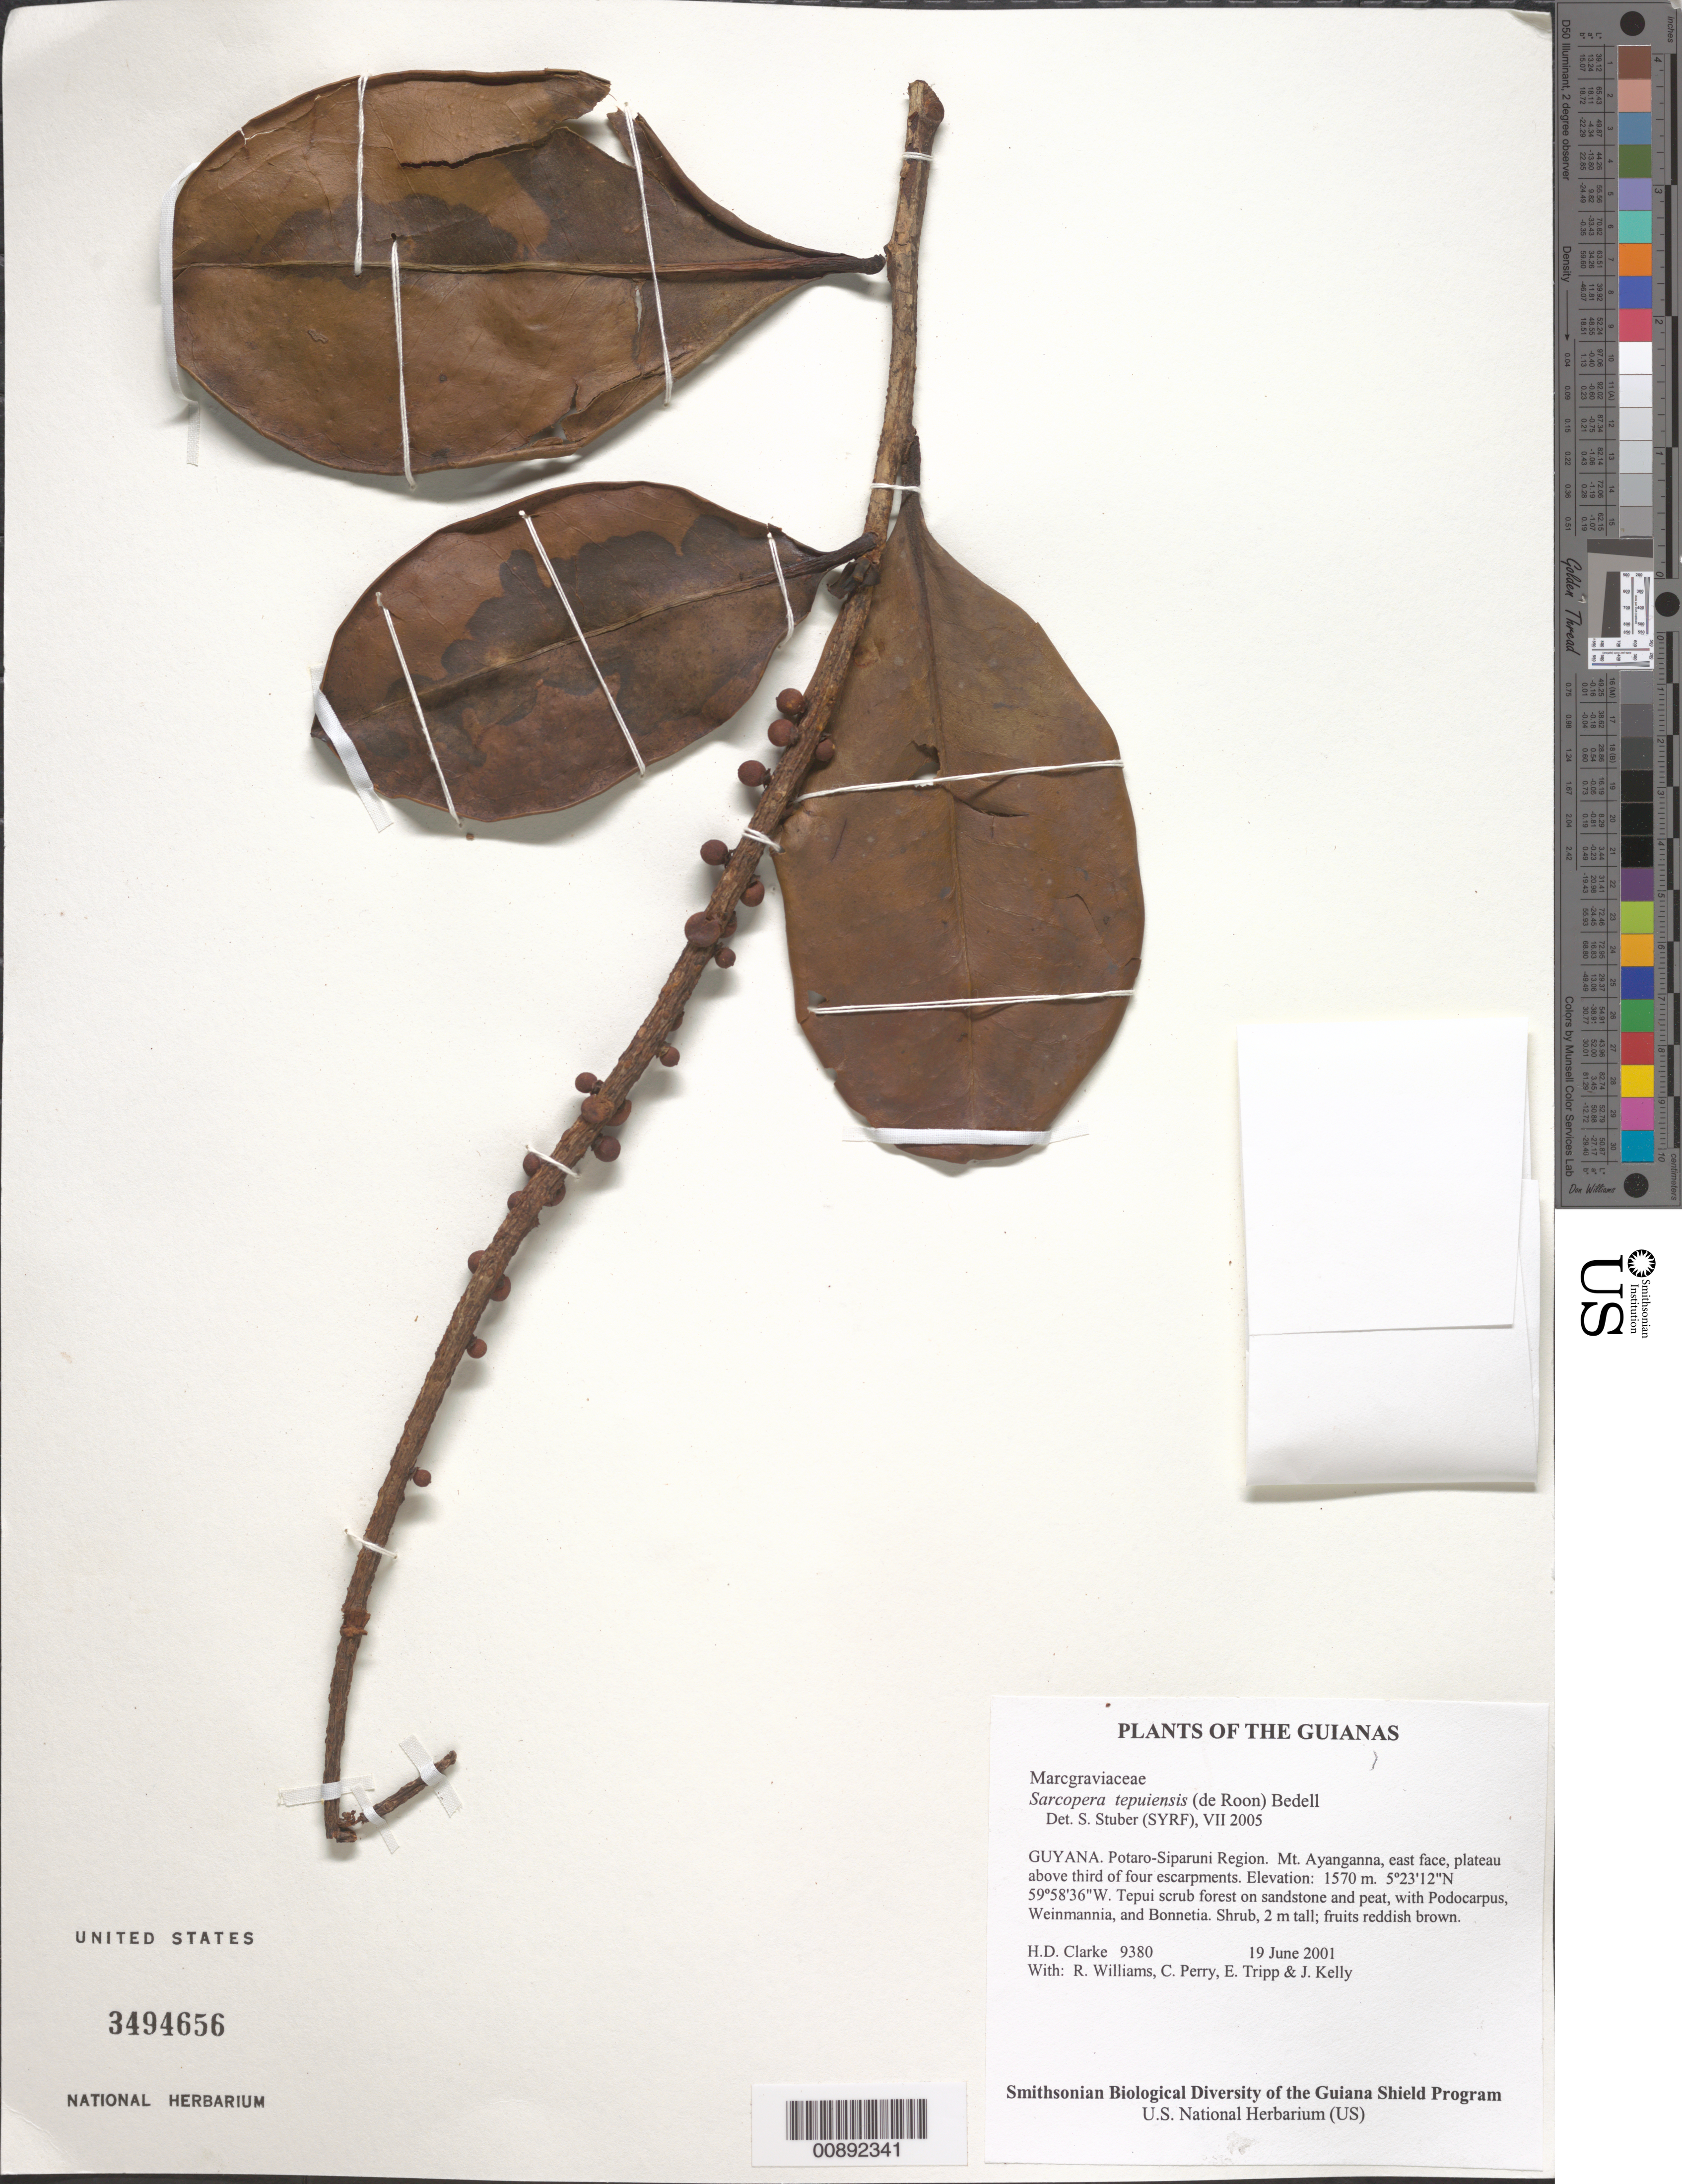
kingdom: Plantae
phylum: Tracheophyta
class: Magnoliopsida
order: Ericales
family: Marcgraviaceae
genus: Sarcopera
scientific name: Sarcopera tepuiensis subsp. tepuiensis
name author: (de Roon) Bedell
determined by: Stuber, S.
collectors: H. D. Clarke, R. Williams, C. Perry, E. Tripp & J. Kelly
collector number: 9380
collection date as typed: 19 June 2001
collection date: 2001-06-19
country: Guyana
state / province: Potaro-Siparuni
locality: Mt. Ayanganna, east face, plateau above third of four escarpments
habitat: Tepui scrub forest on sandstone and peat, with Podocarpus, Weinmannia, and Bonnetia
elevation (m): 1570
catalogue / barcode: US 3494656